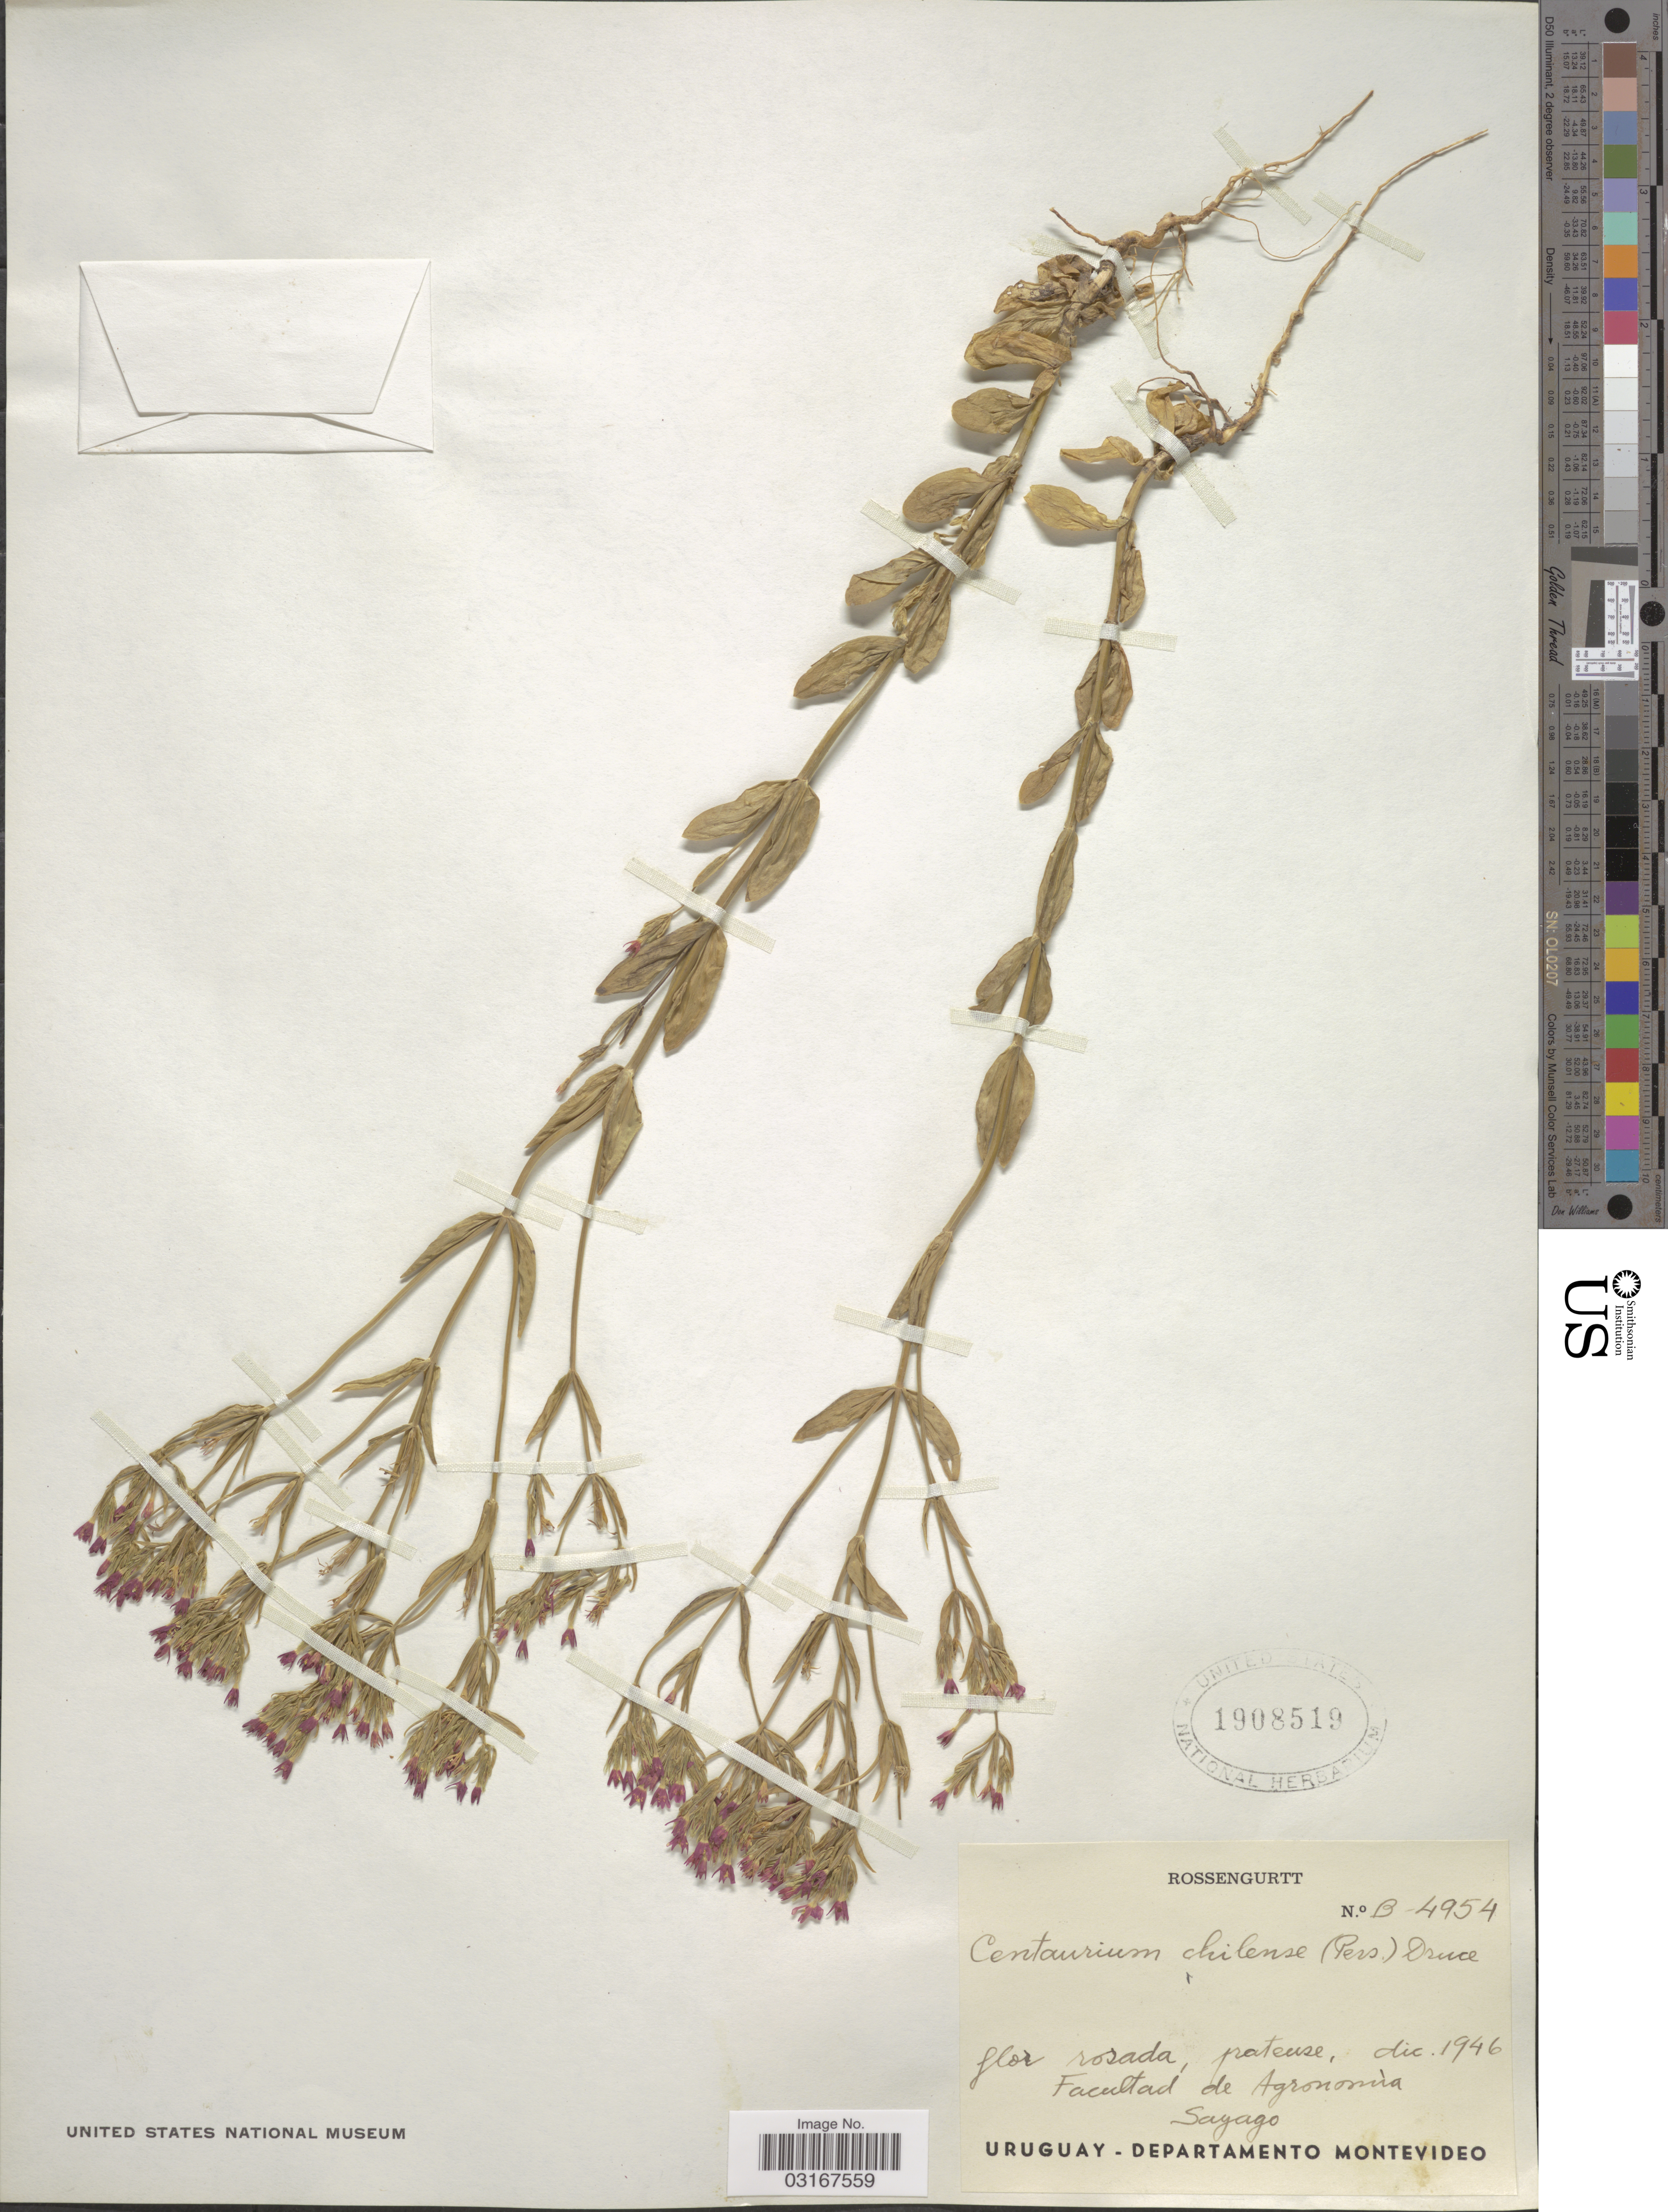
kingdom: Plantae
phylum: Tracheophyta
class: Magnoliopsida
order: Gentianales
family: Gentianaceae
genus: Centaurium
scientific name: Centaurium chilensis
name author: (Pers.) Druce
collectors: Rossengurtt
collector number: B-4954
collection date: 1946-12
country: Uruguay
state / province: Montevideo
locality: Facultad de Agronomìa Sayago. Departamento Montevideo.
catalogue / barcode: US 1908519